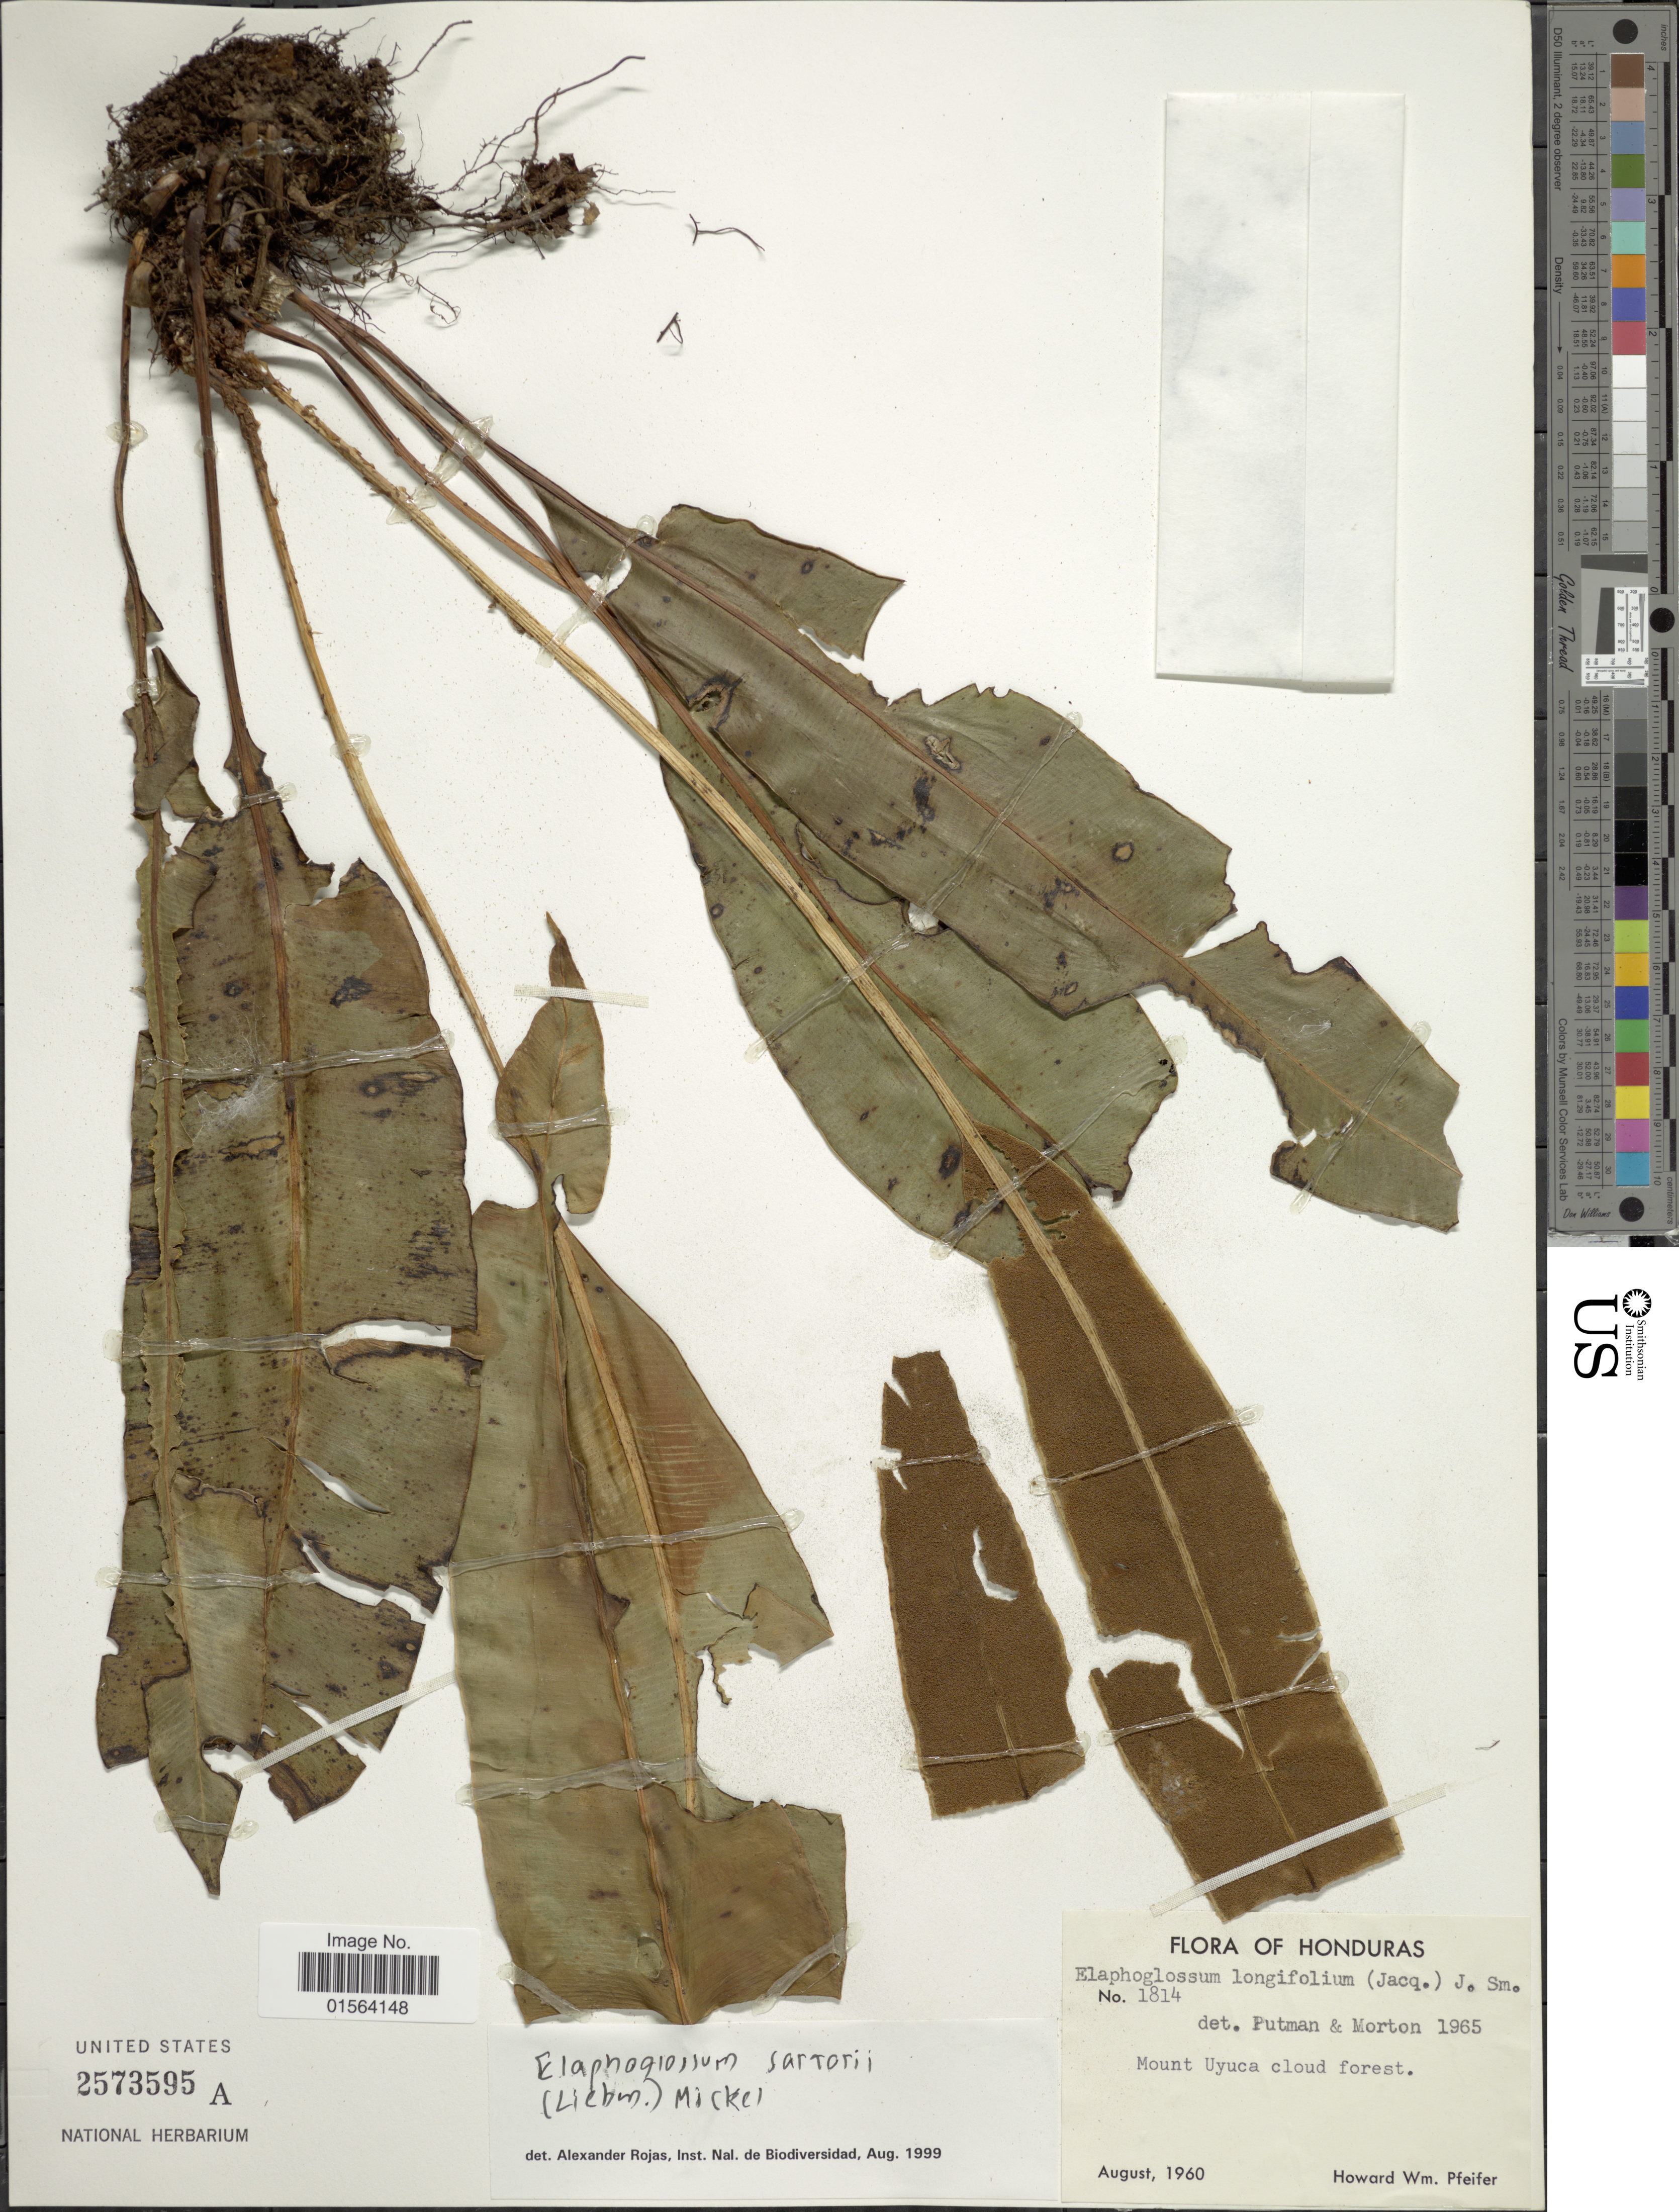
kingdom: Plantae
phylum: Tracheophyta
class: Polypodiopsida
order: Polypodiales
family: Dryopteridaceae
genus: Elaphoglossum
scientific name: Elaphoglossum latifolium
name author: (Sw.) J. Sm.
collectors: H. W. Pfeifer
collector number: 1814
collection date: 1960-08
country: Honduras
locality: Mount Uyuca cloud forest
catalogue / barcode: US 2573595A